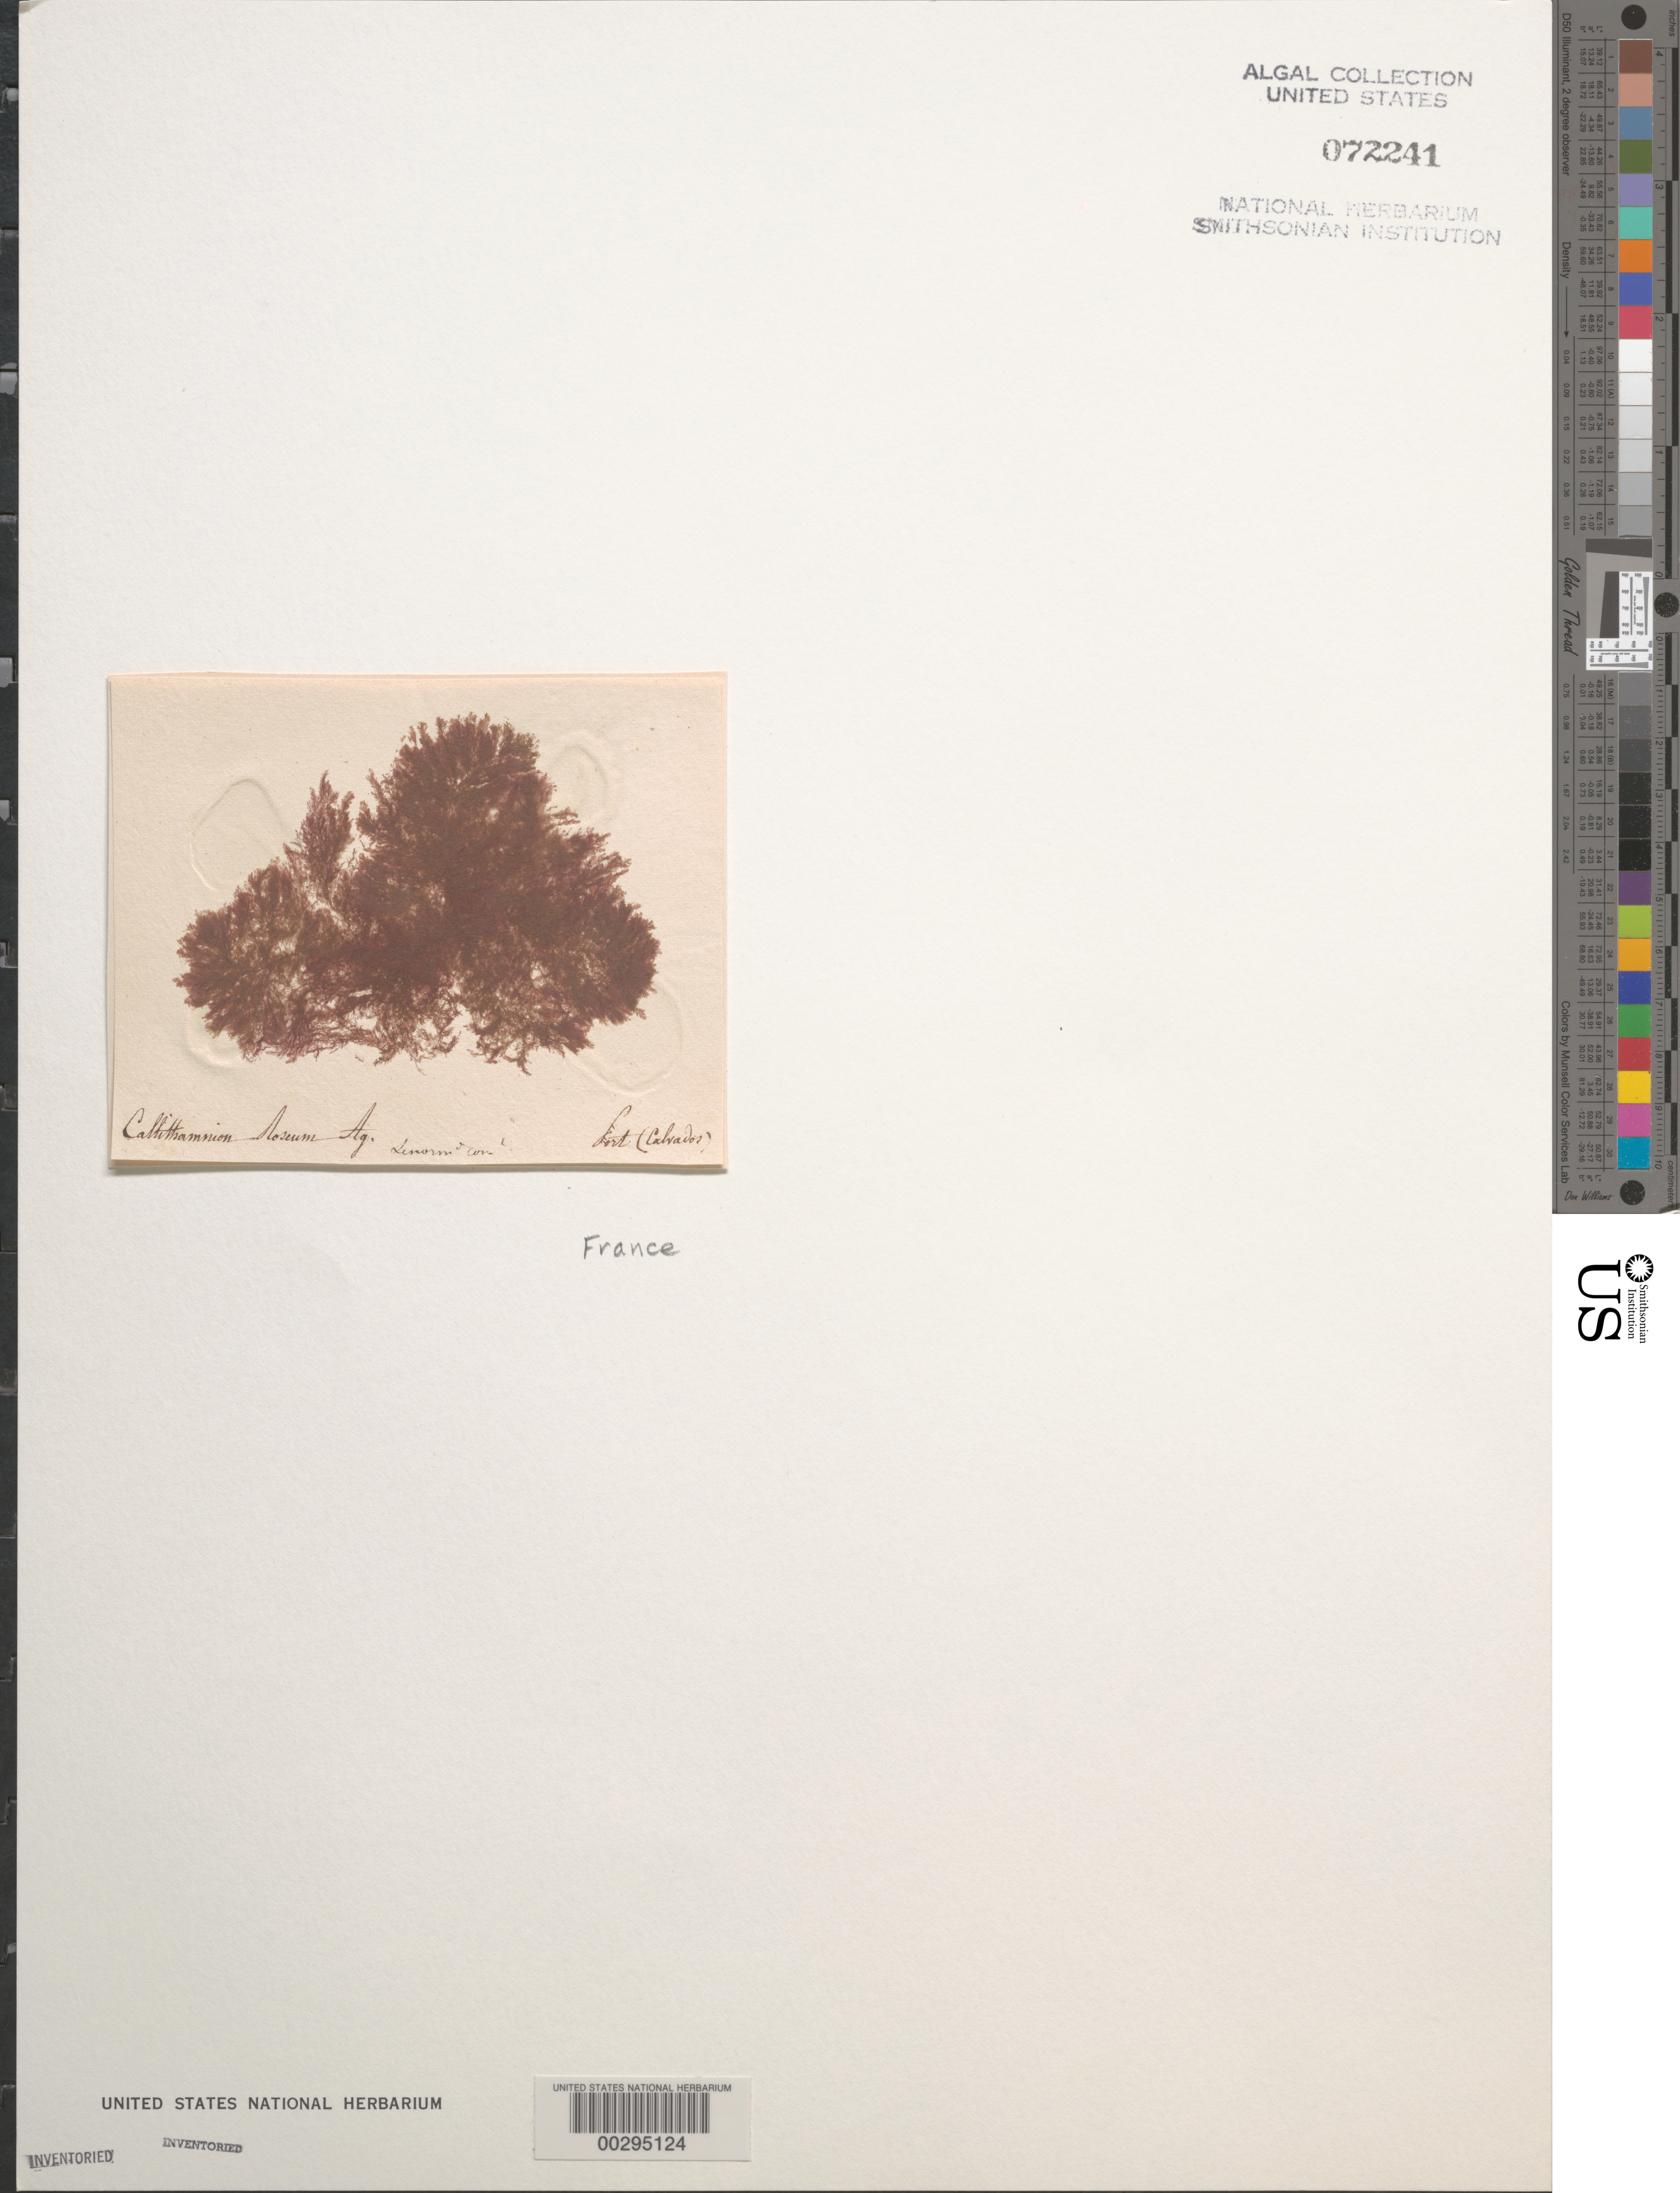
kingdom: Plantae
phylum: Rhodophyta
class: Florideophyceae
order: Ceramiales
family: Callithamniaceae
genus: Gaillona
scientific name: Gaillona rosea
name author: (Roth) A. Athanasiadis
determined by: Algae name updating Project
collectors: S. Lenormand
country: France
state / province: Normandie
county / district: Calvados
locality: Fort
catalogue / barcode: US 72241